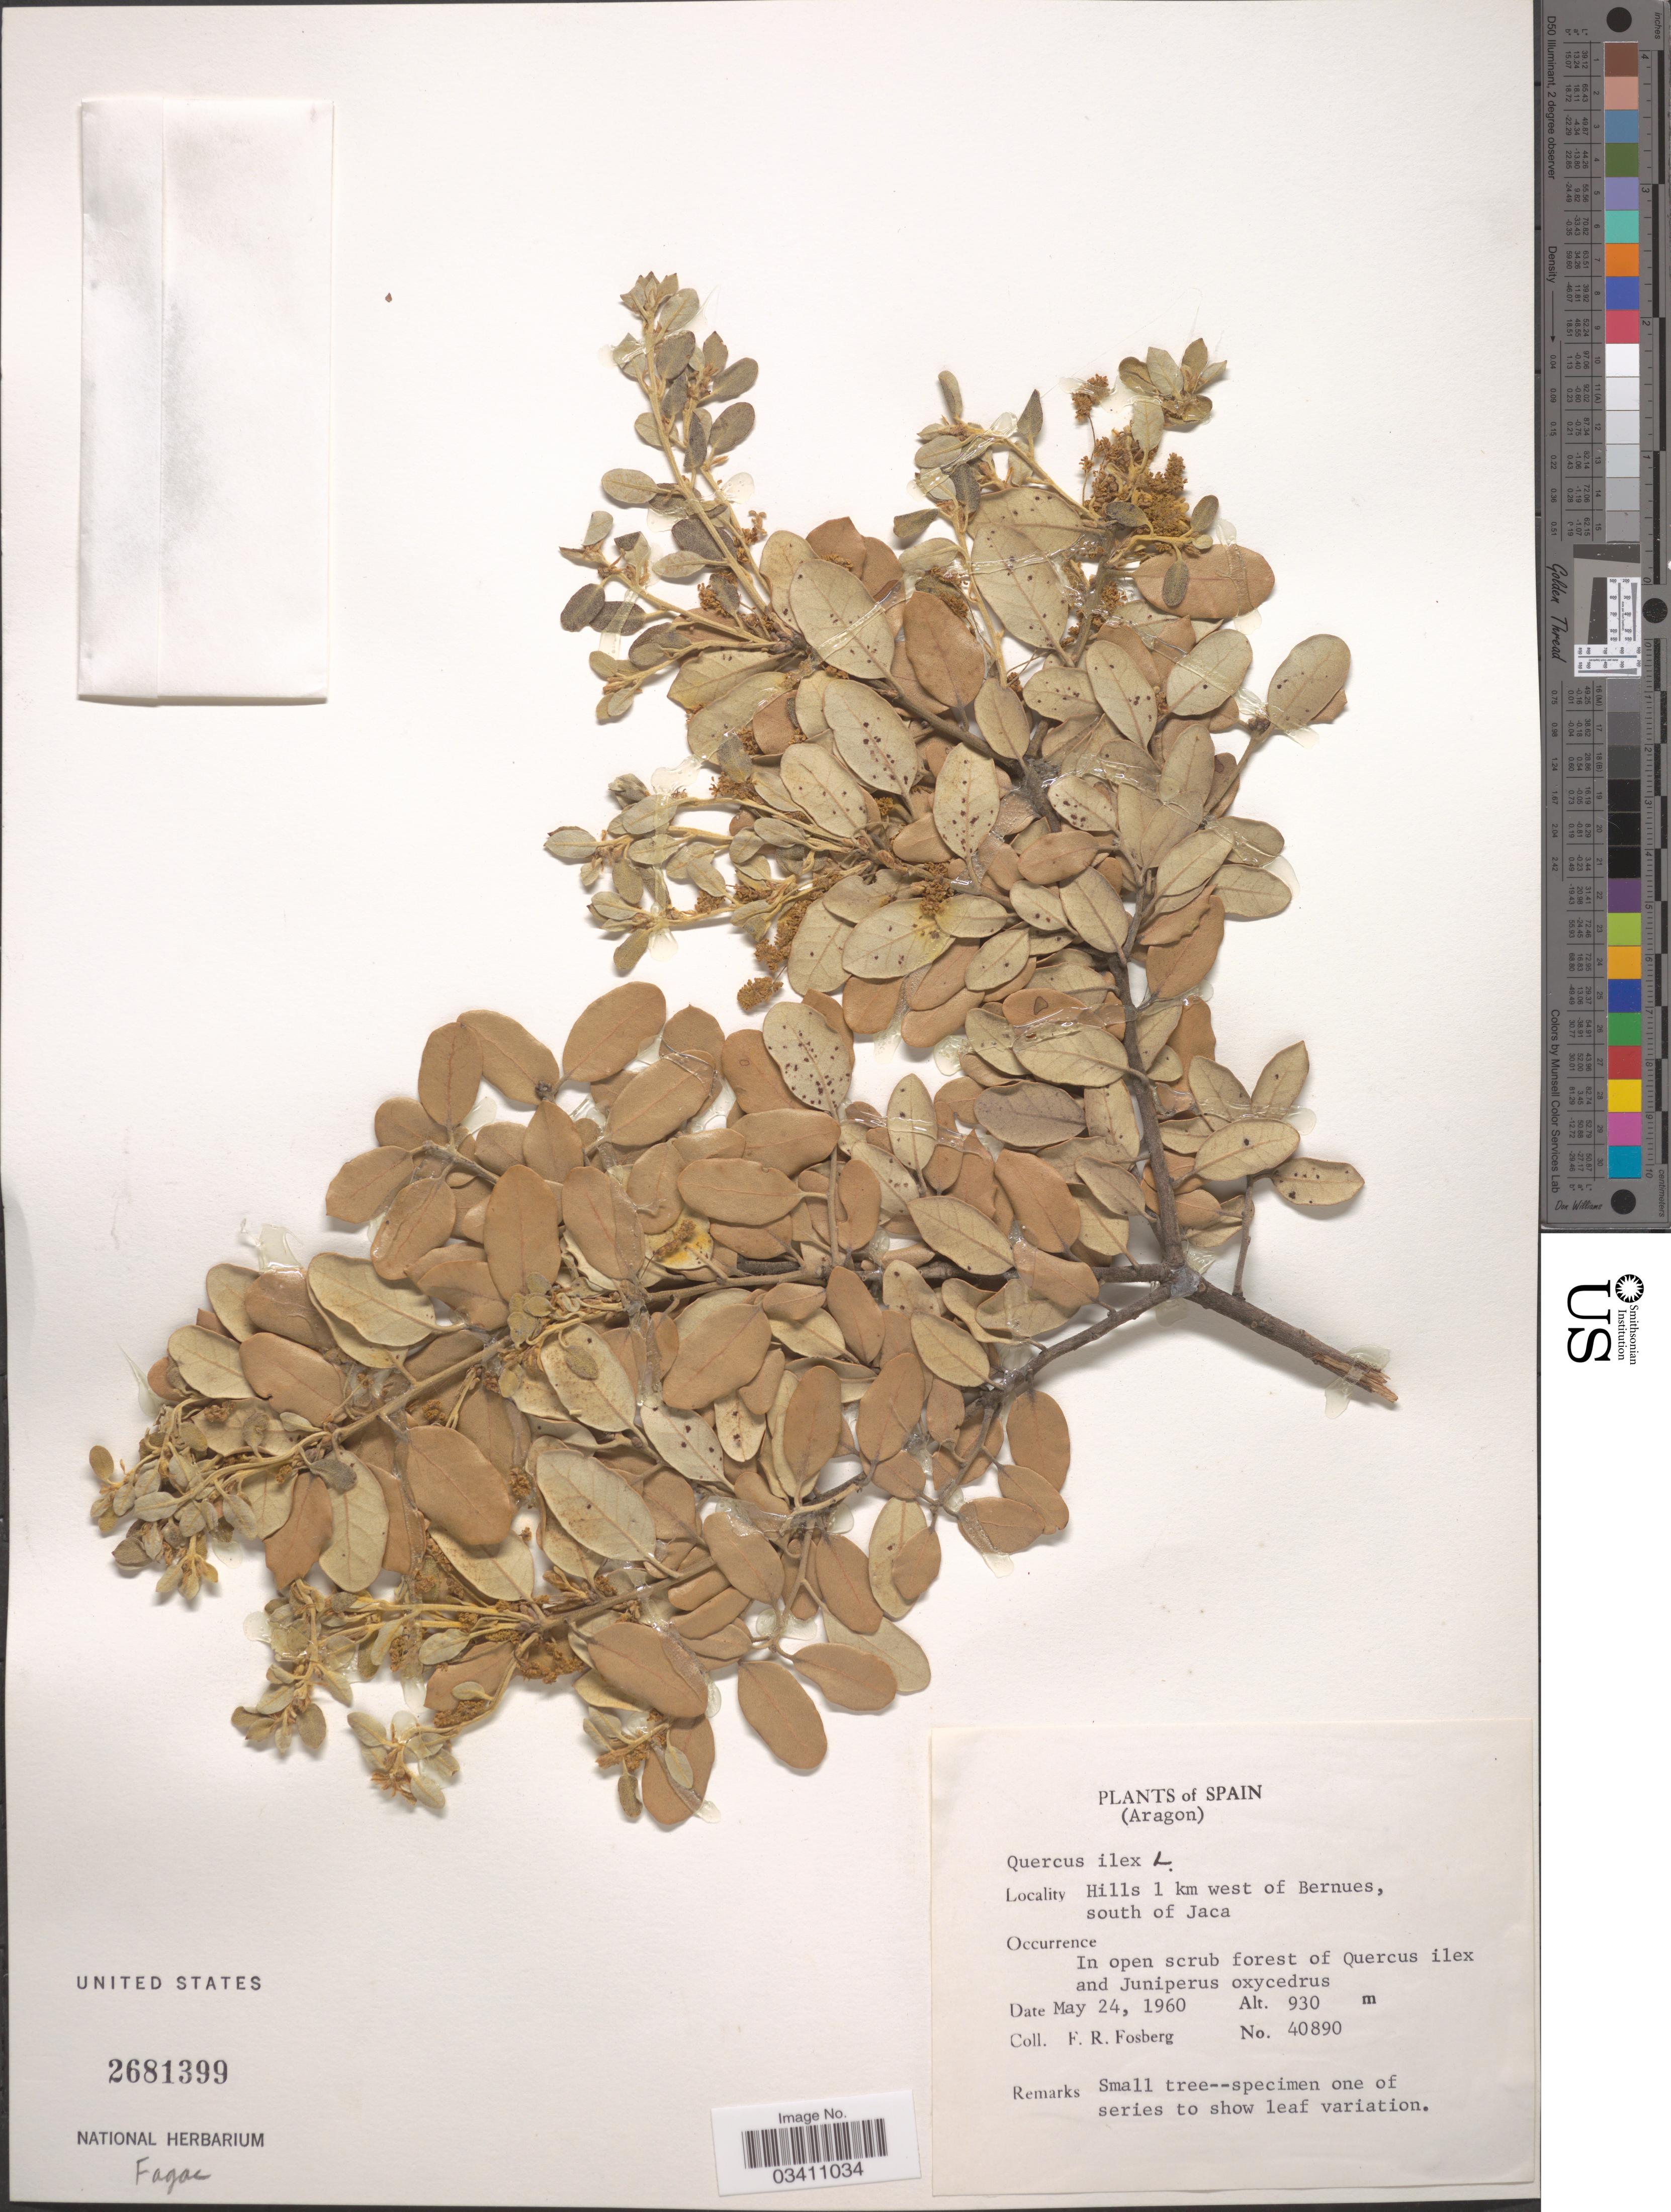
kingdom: Plantae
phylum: Tracheophyta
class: Magnoliopsida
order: Fagales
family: Fagaceae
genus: Quercus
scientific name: Quercus ilex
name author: Lour.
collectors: F. R. Fosberg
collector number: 40890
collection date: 1960-05-24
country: Spain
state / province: Aragón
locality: Hills 1 km west of Bernues, south of Jaca.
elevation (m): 930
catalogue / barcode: US 2681399